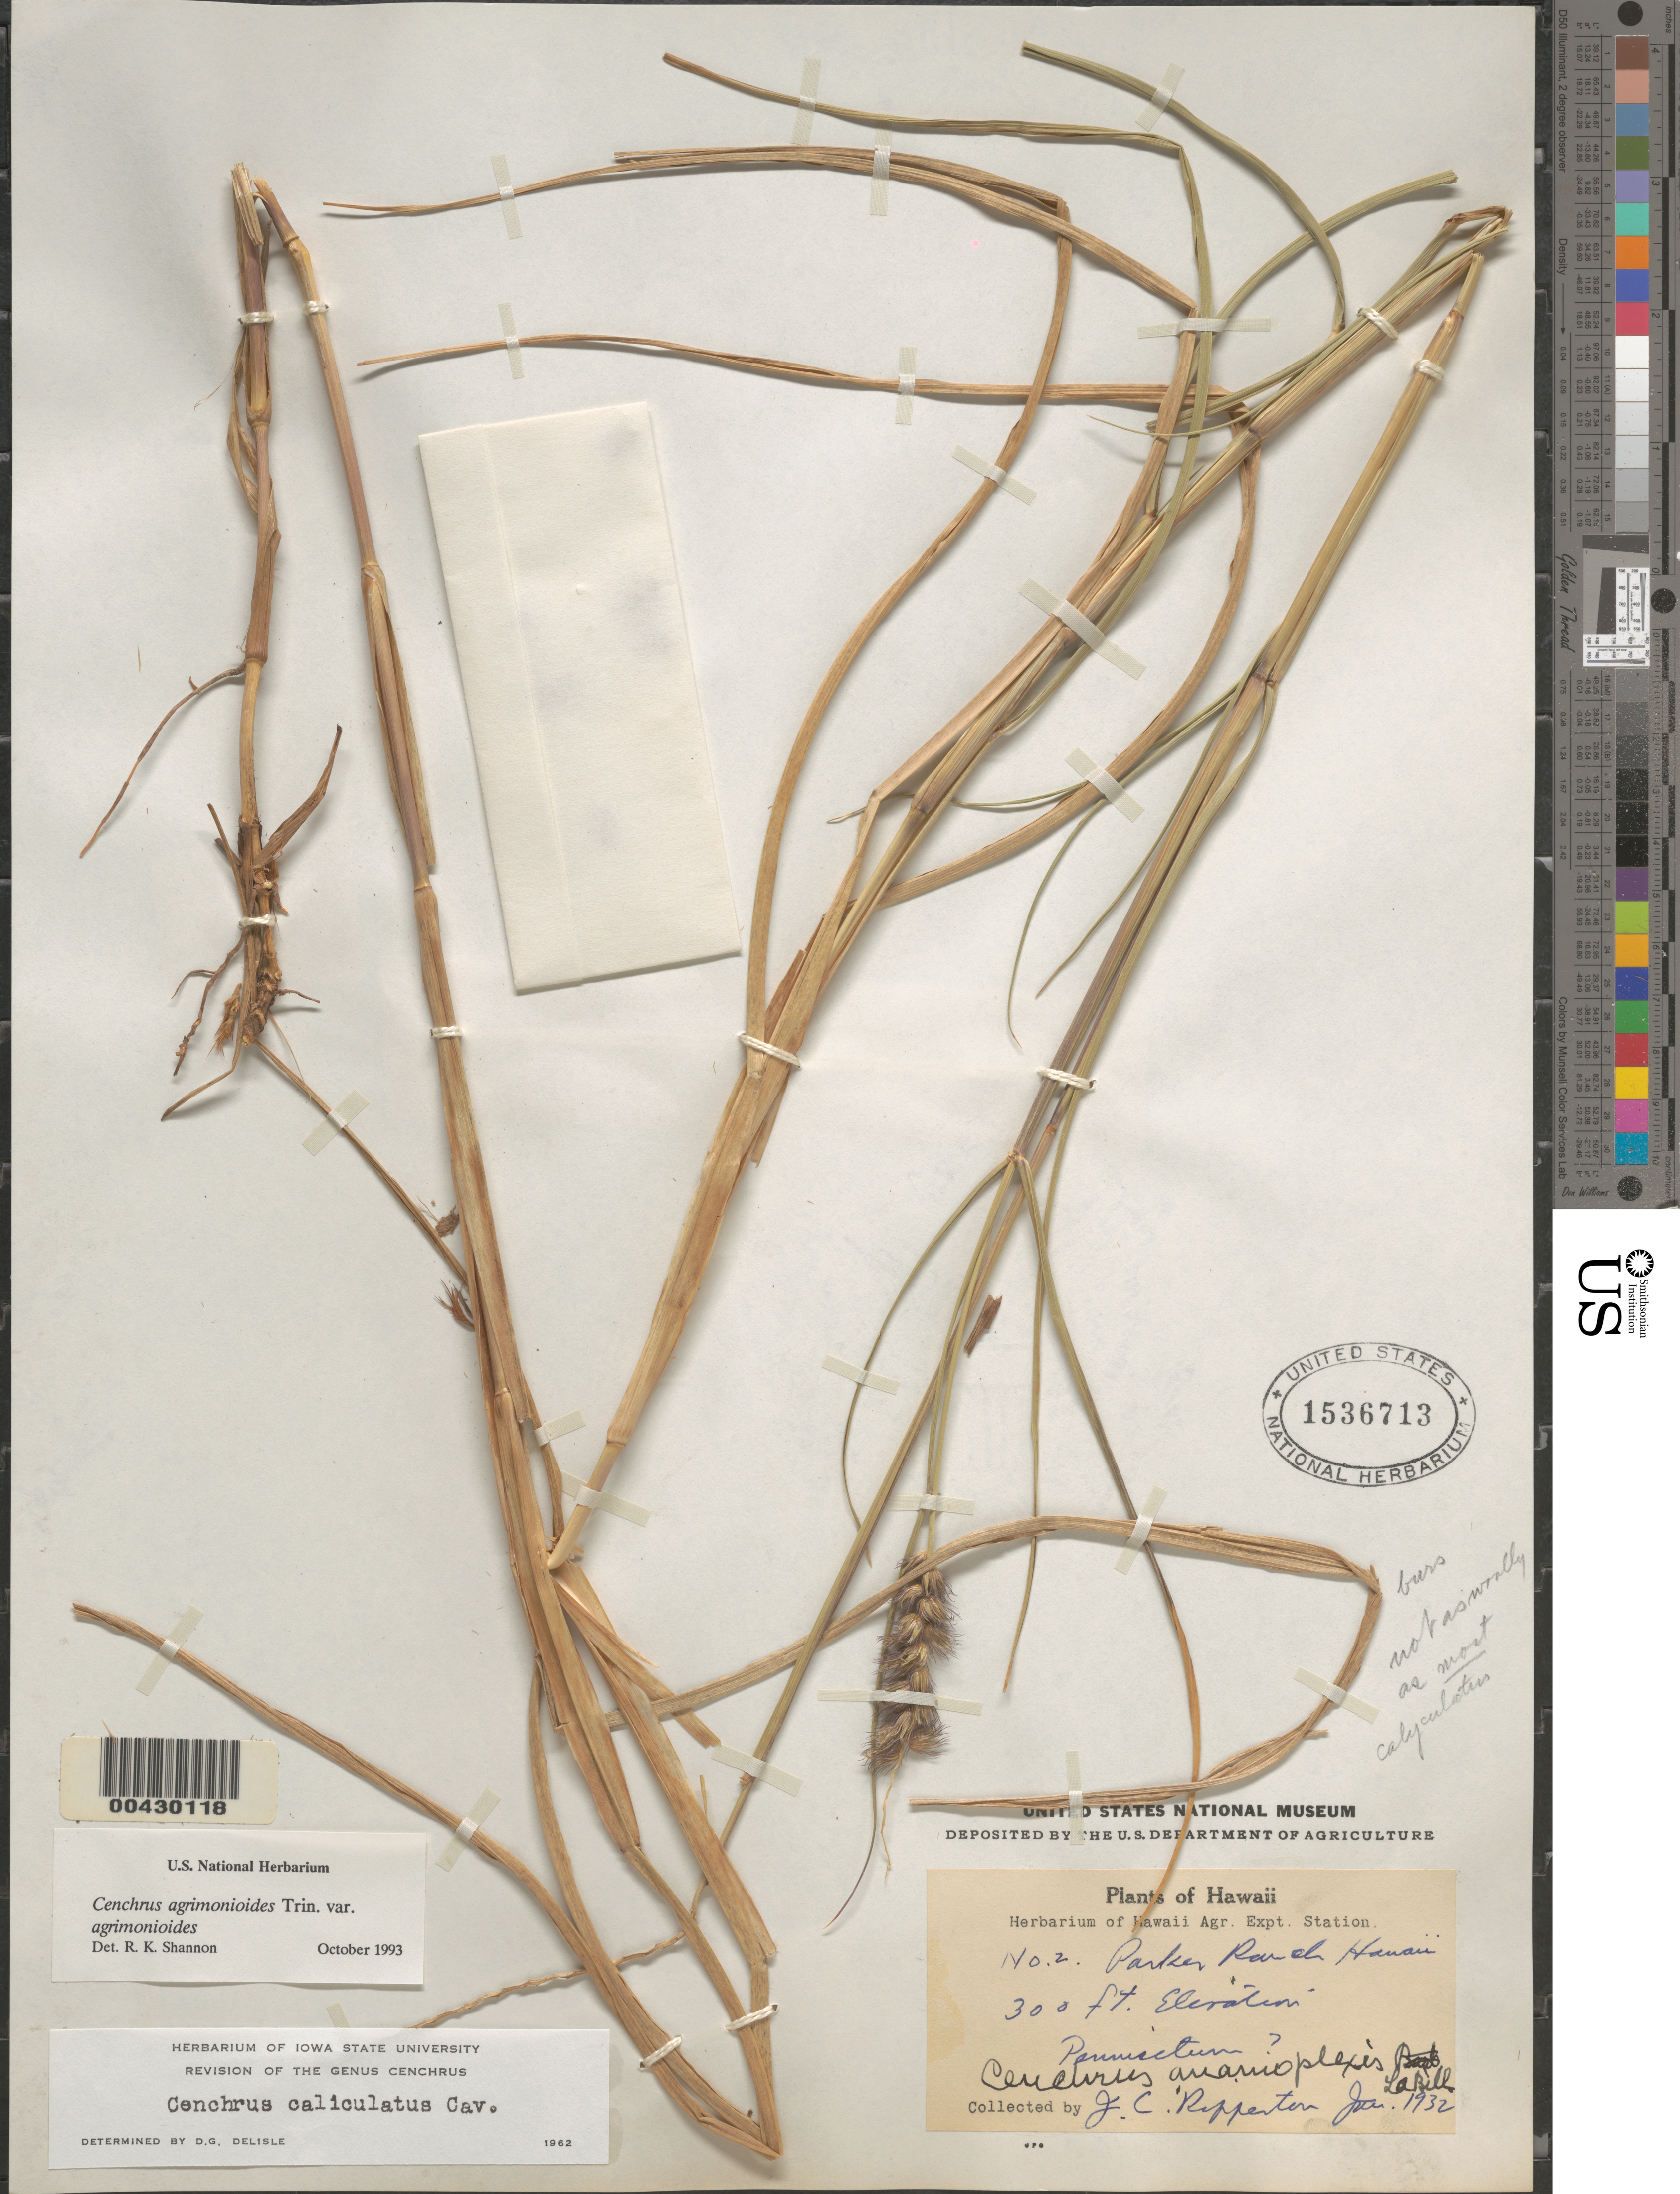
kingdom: Plantae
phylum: Tracheophyta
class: Liliopsida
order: Poales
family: Poaceae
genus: Cenchrus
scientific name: Cenchrus ciliaris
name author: L.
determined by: Soreng, Robert J., Research Associate (BOT), Smithsonian Institution - National Museum of Natural History (UNITED STATES)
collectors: J. Ripperton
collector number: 2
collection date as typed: Jan 1932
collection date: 1932-01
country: United States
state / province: Hawaii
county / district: Hawaii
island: Hawaii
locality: Parker Ranch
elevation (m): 91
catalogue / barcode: US 1536713